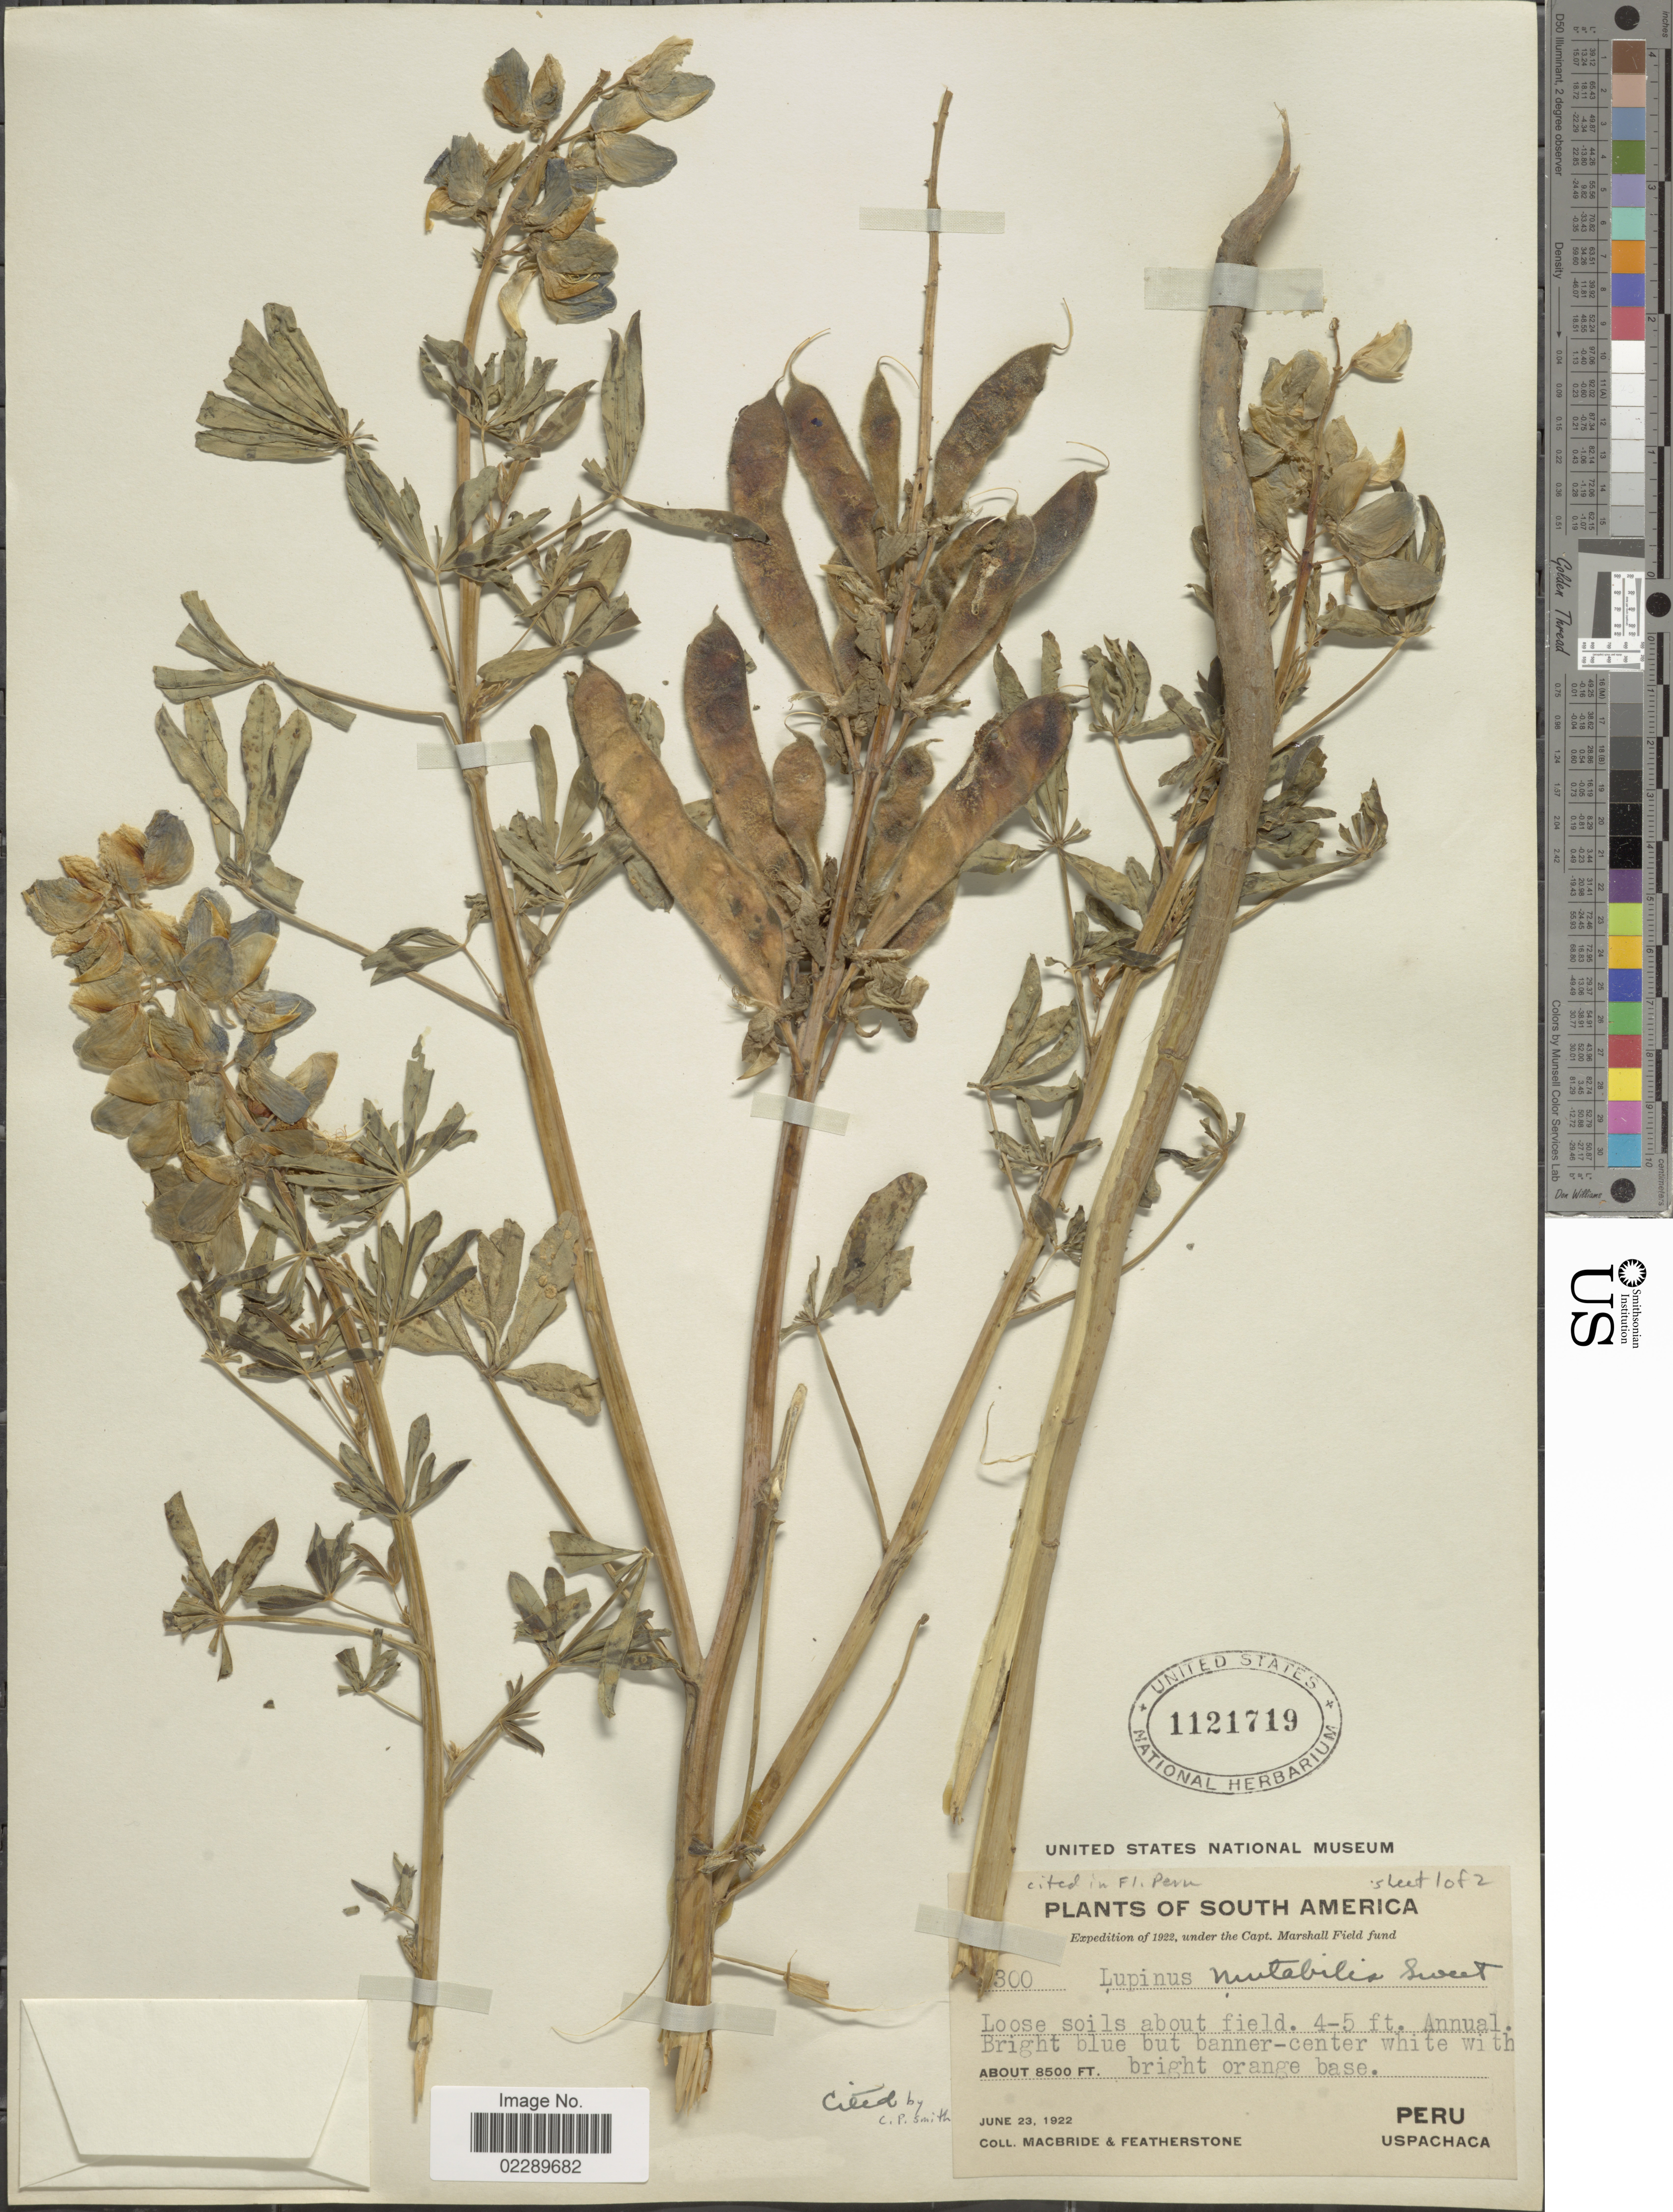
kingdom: Plantae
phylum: Tracheophyta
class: Magnoliopsida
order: Fabales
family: Fabaceae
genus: Lupinus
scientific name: Lupinus mutabilis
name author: Sweet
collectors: Macbride, -- & -. Featherstone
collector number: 300*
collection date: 1922-06-23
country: Peru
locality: Uspachaca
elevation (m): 2591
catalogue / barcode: US 1121719